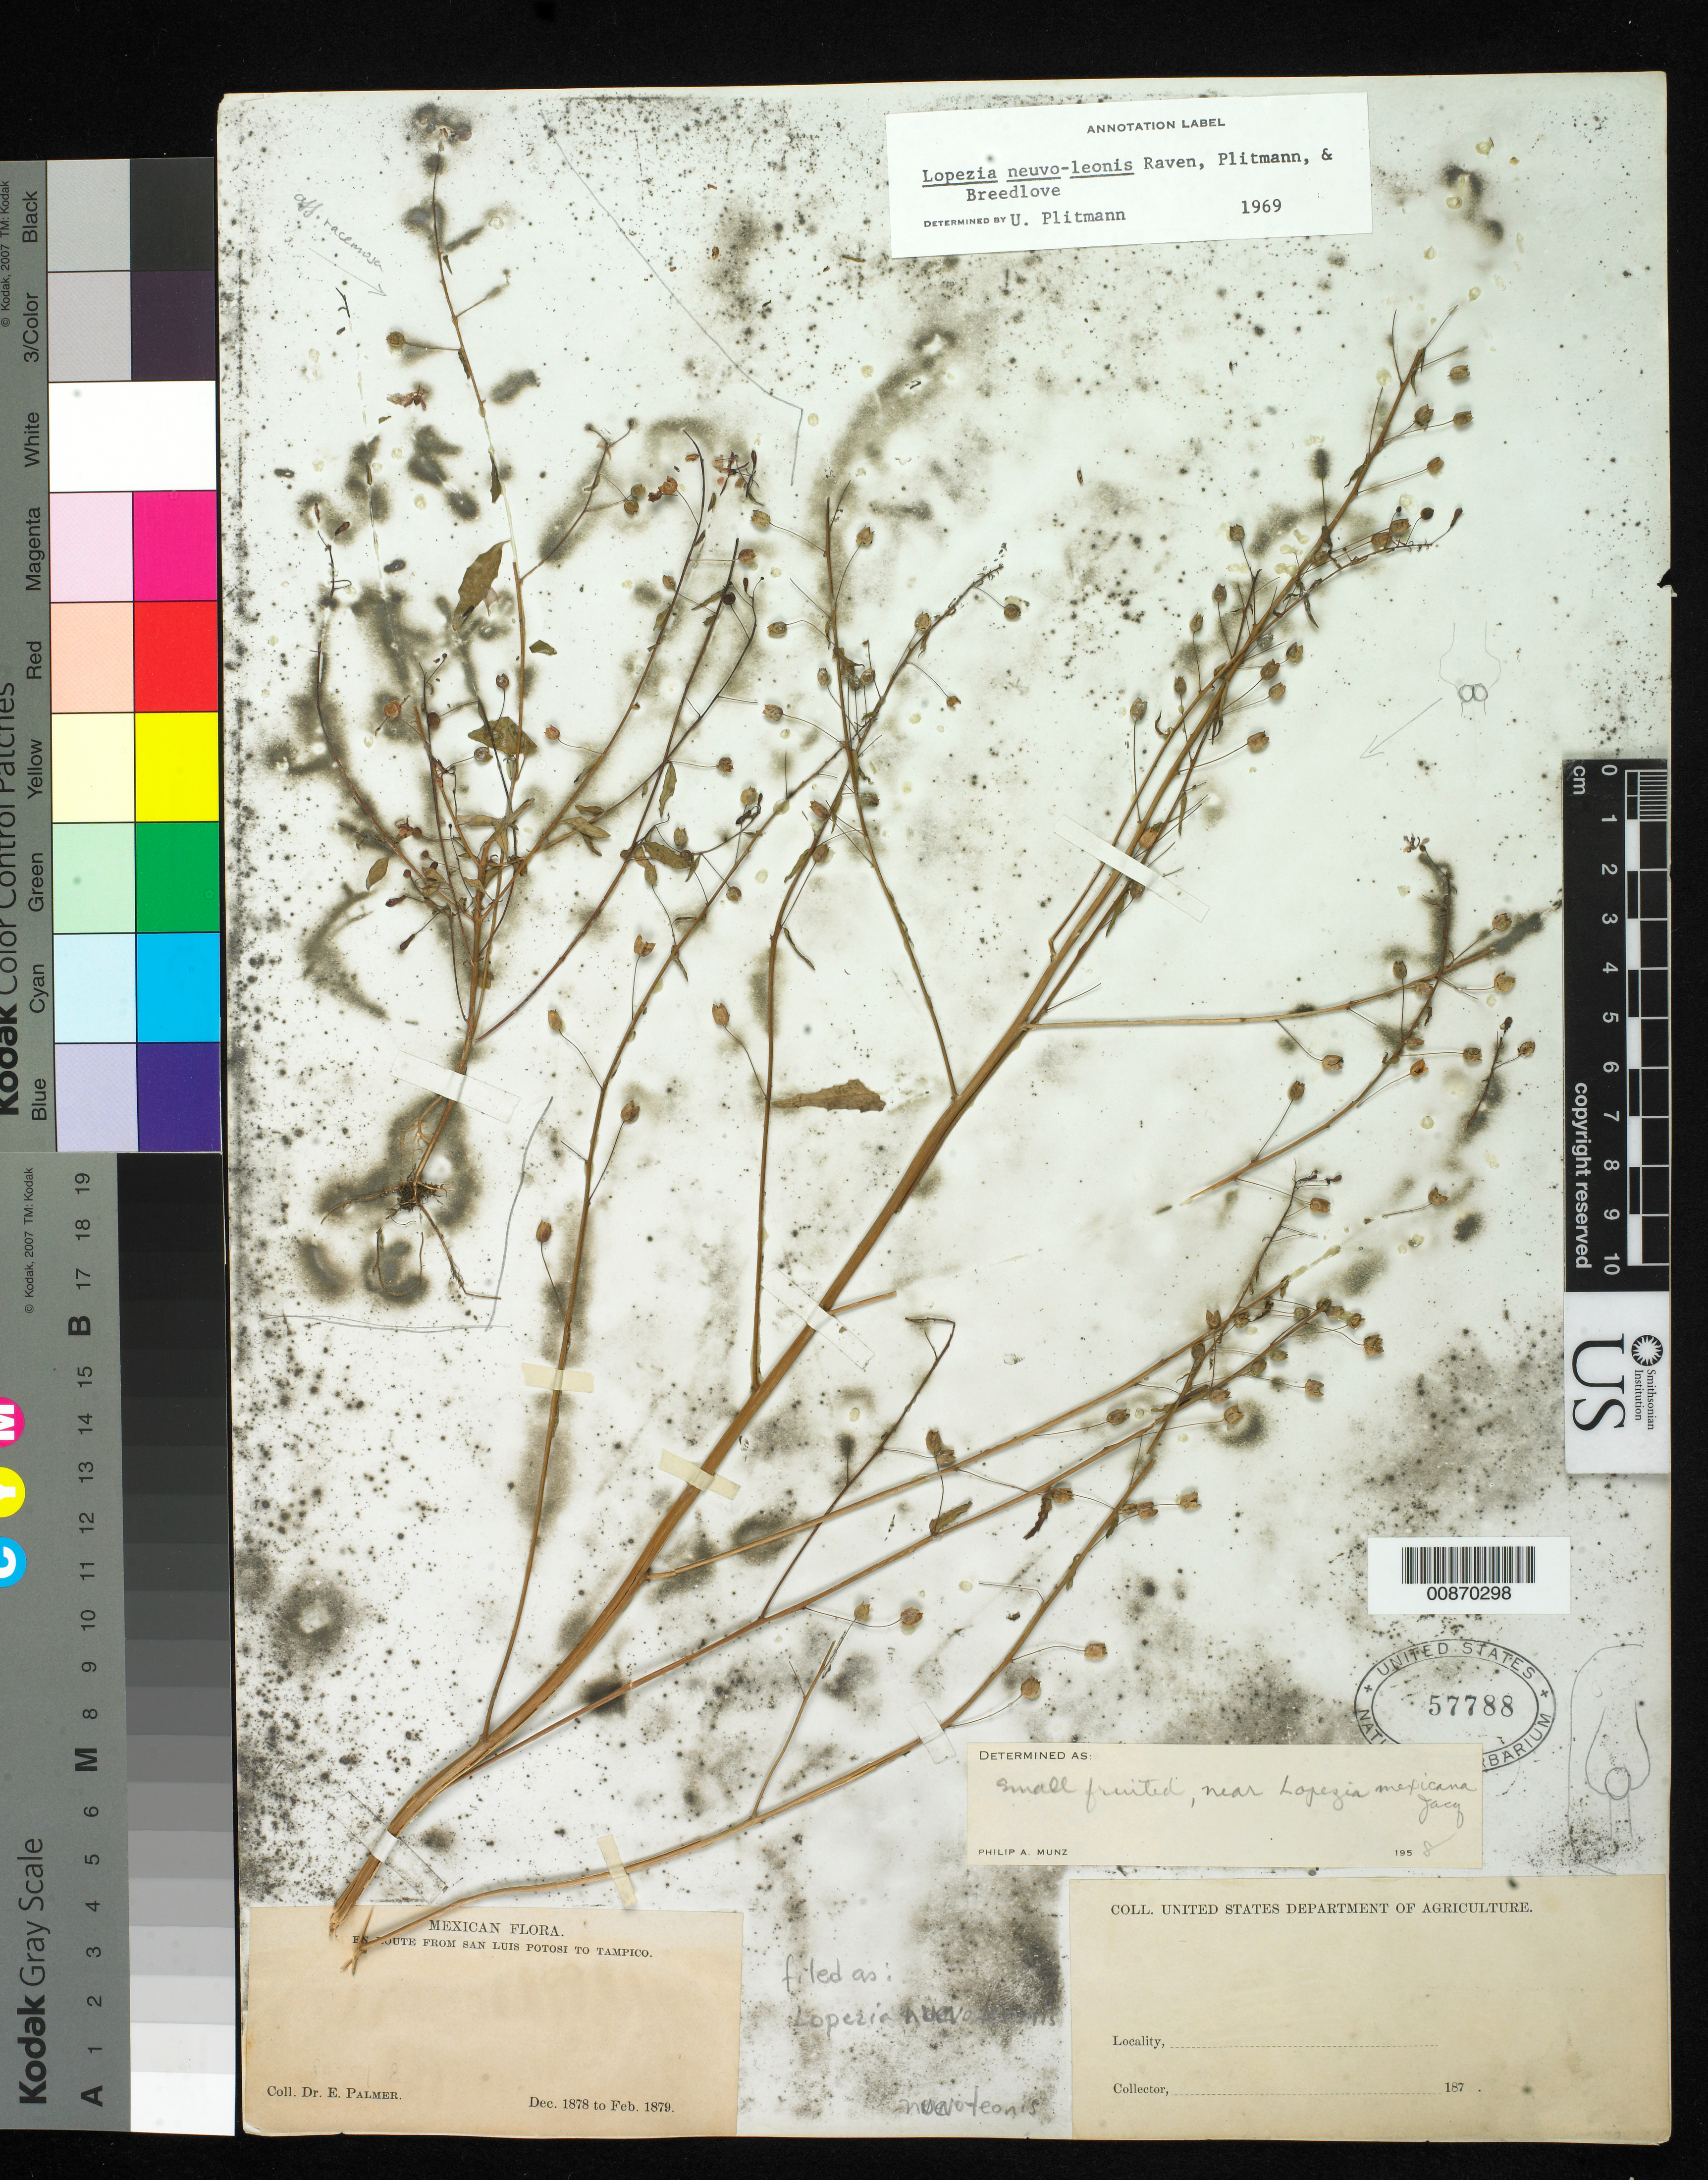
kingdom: Plantae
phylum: Tracheophyta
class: Magnoliopsida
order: Myrtales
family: Onagraceae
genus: Lopezia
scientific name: Lopezia nuevo-leonis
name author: Plitmann et al.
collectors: E. Palmer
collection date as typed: Dec 1878 to -- Feb 1879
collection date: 1878-12/1879-02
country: Mexico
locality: En route from San Luis Potosí to Tampico, Tamaulipas.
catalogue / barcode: US 57788